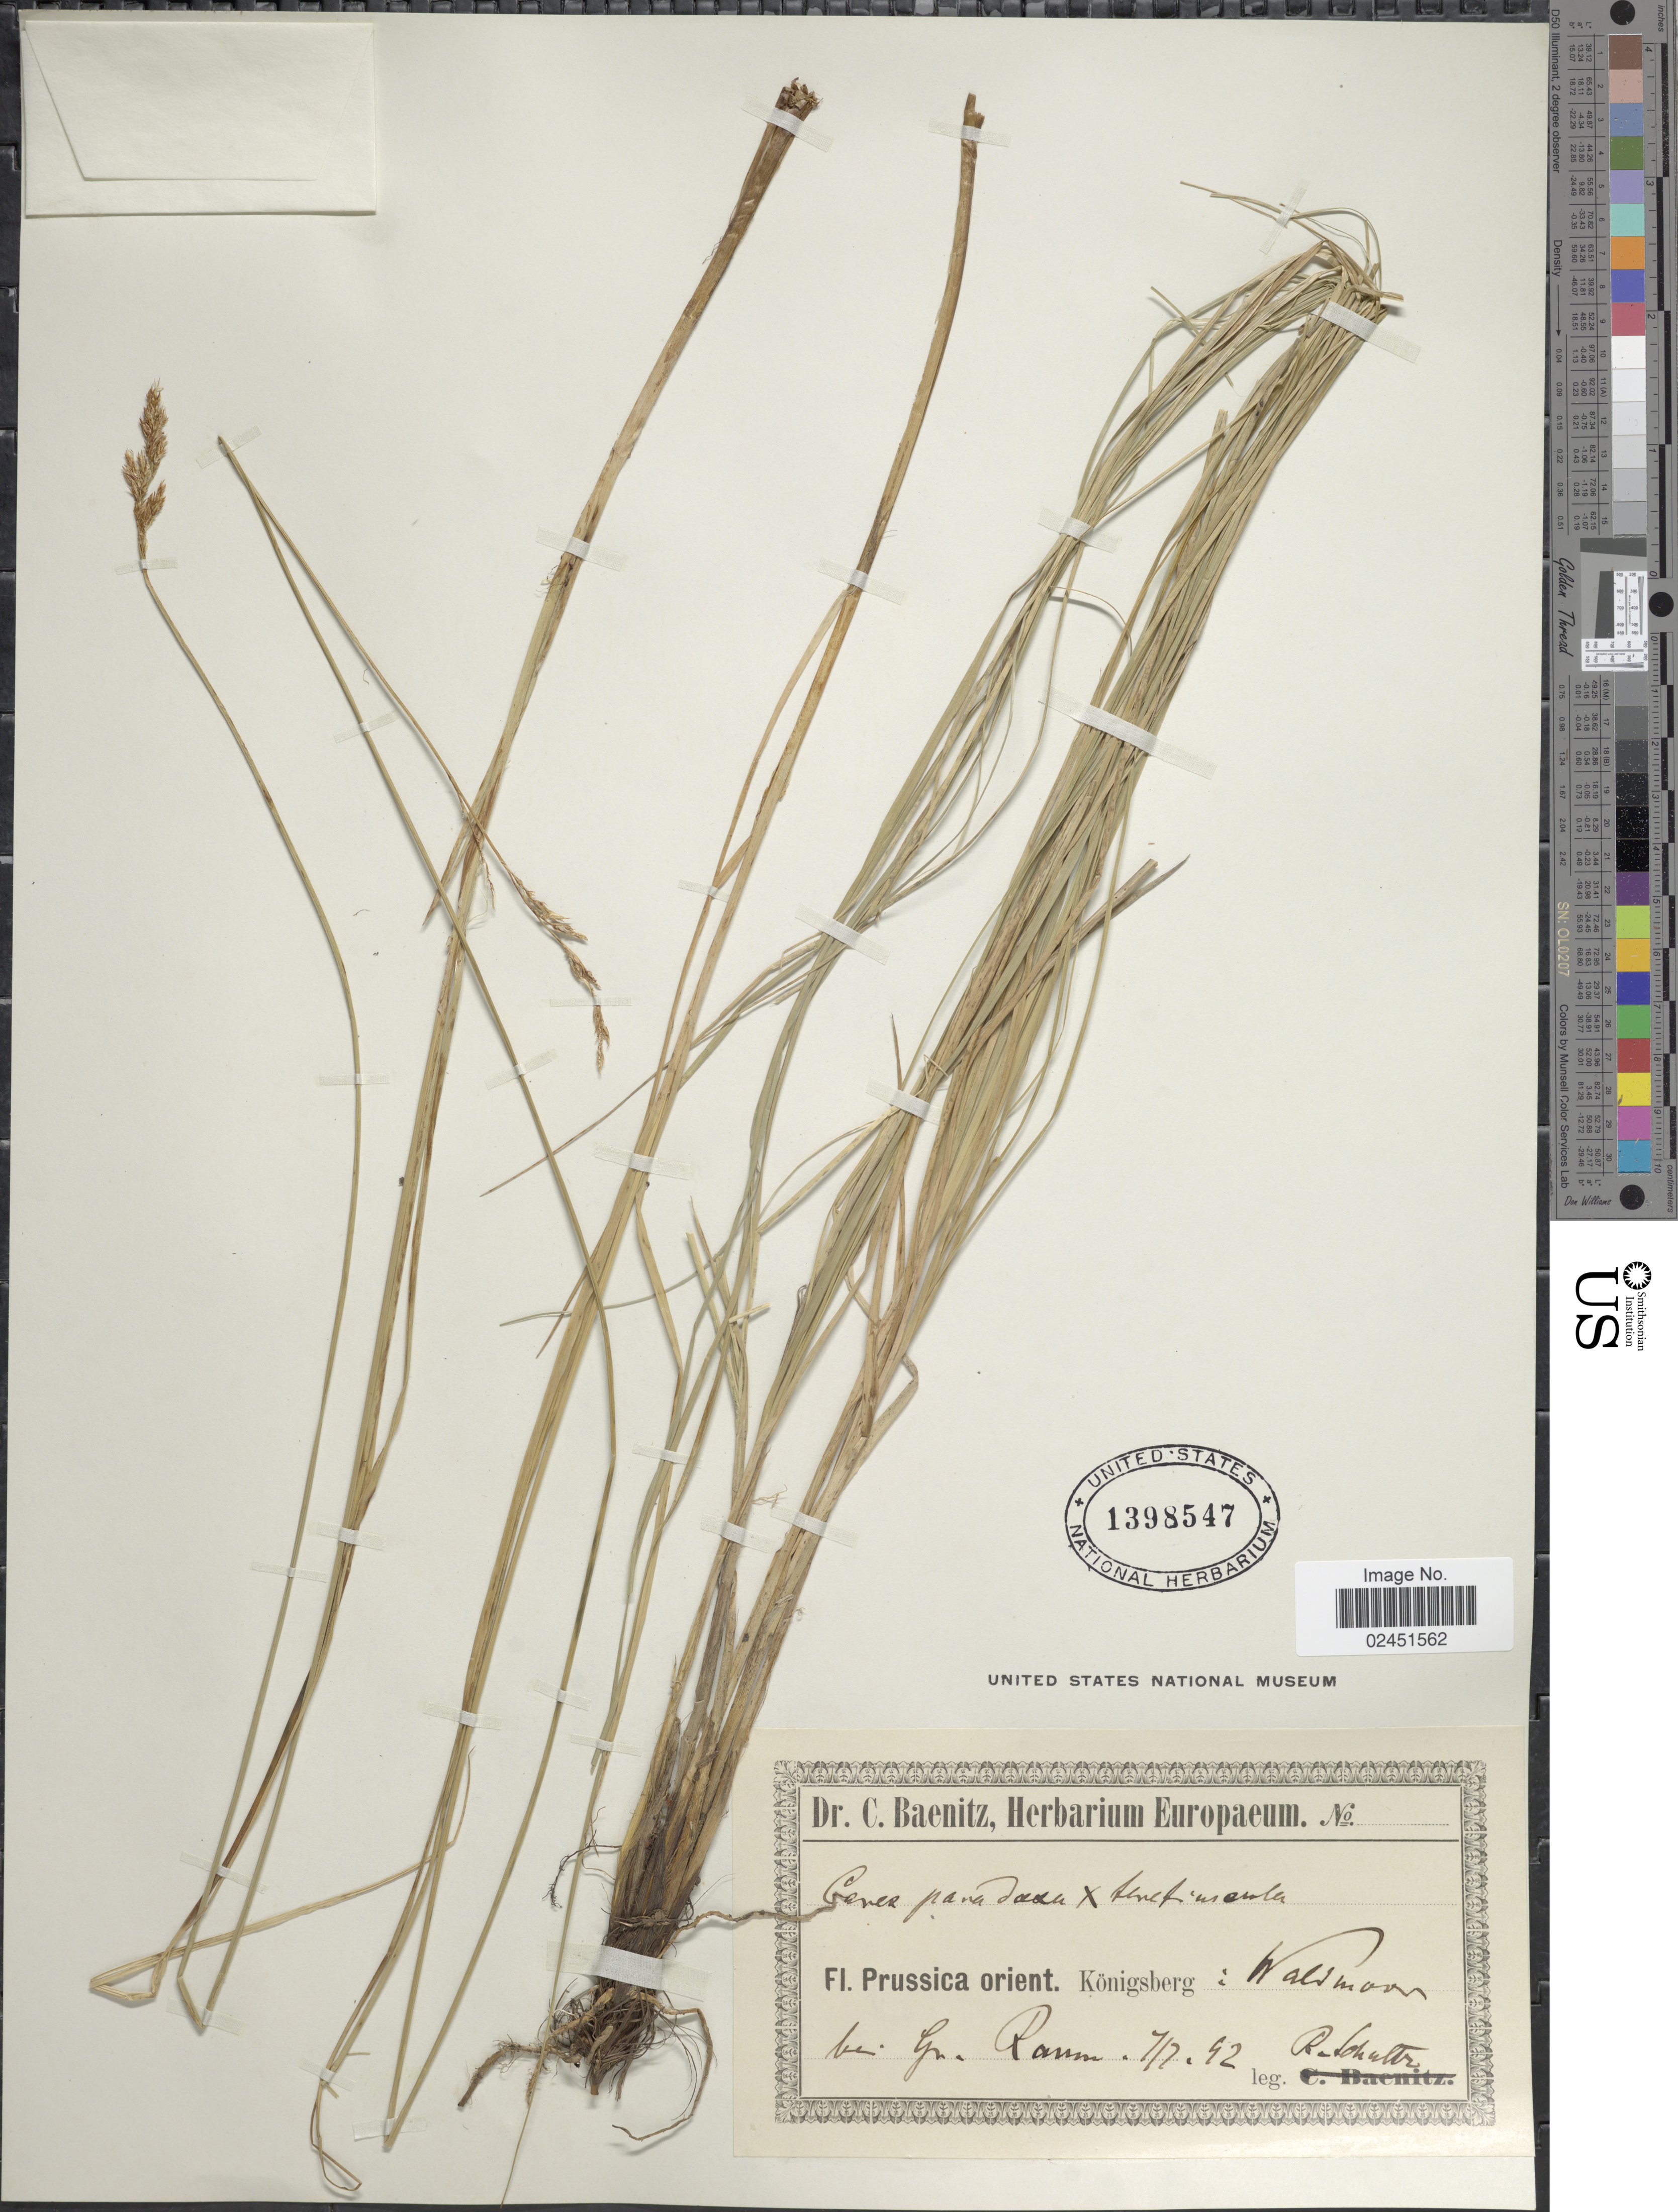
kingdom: Plantae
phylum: Tracheophyta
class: Liliopsida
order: Poales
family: Cyperaceae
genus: Carex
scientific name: Carex appropinquata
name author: Schumach.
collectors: R. Schultz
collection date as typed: Transcribed d/m/y: 7/7/92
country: Germany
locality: Prussica orient. Konigsberg: Waldmoon bei Gr. Raum [interpreted]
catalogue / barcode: US 1398547